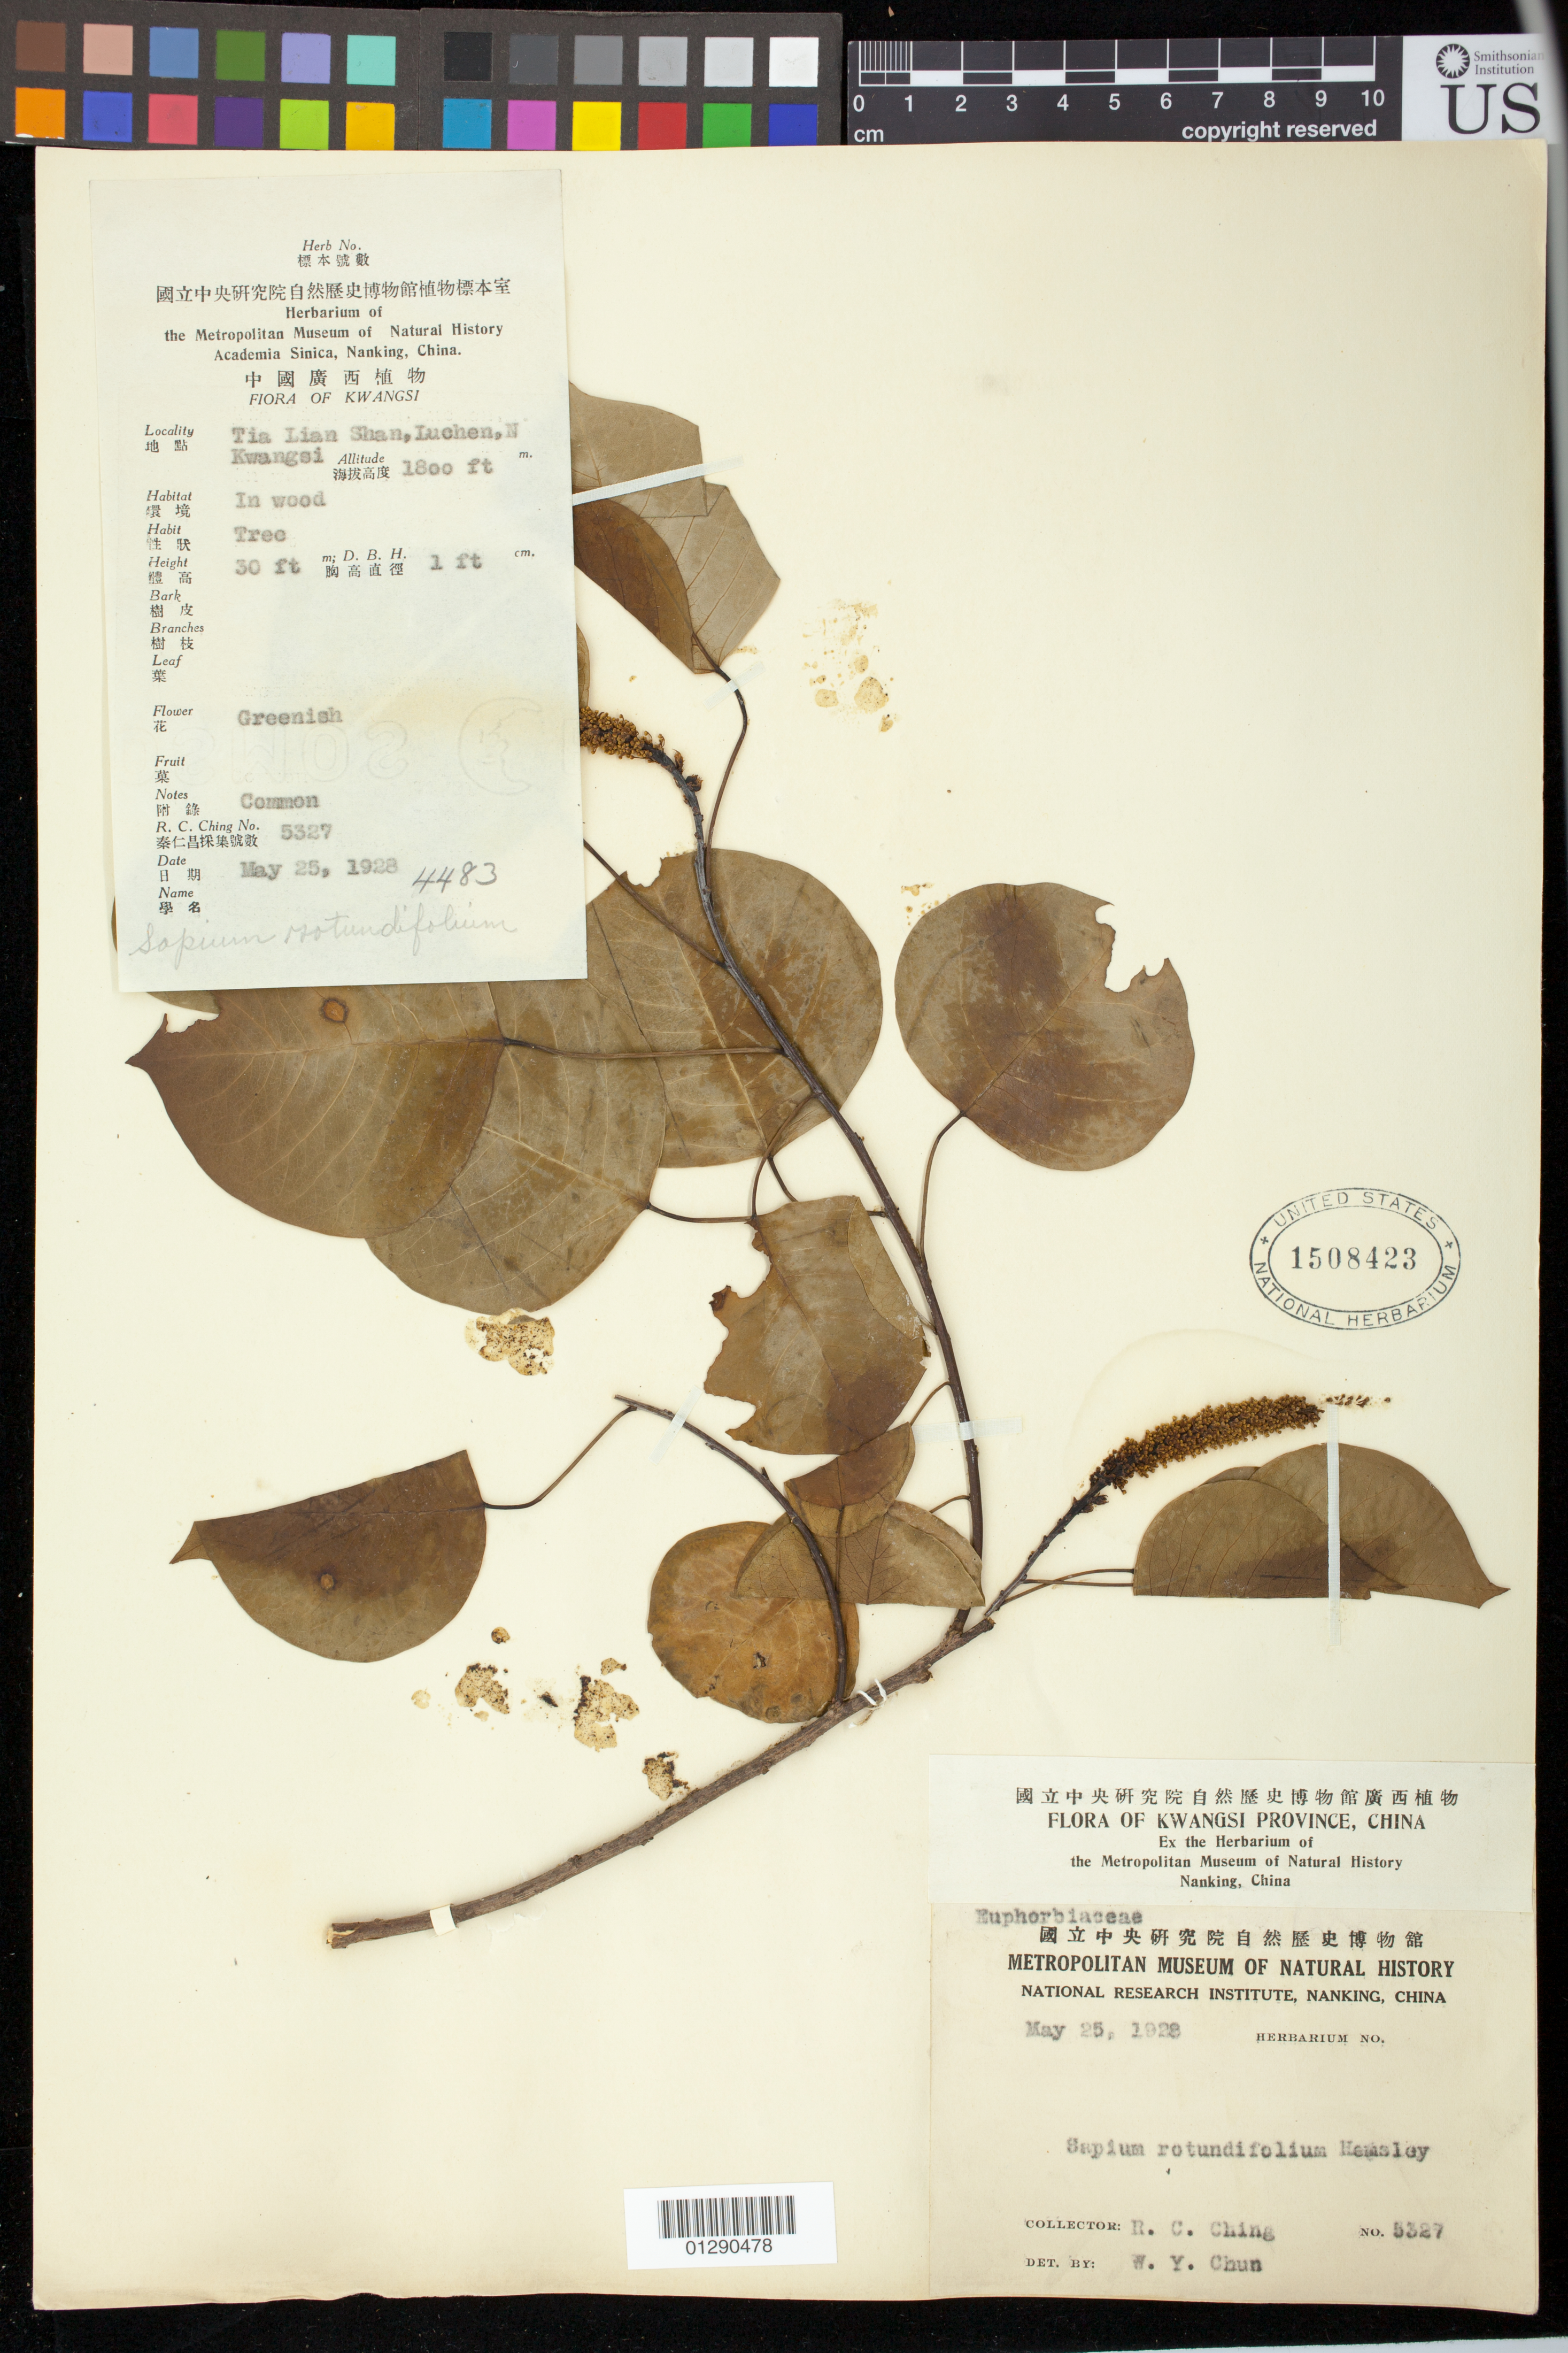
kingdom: Plantae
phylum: Tracheophyta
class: Magnoliopsida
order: Malpighiales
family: Euphorbiaceae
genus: Sapium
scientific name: Sapium rotundifolium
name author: Hemsl.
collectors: R. C. Ching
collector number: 5327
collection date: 1928-05-25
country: China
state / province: Jiangsu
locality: Nanking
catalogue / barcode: US 1508423